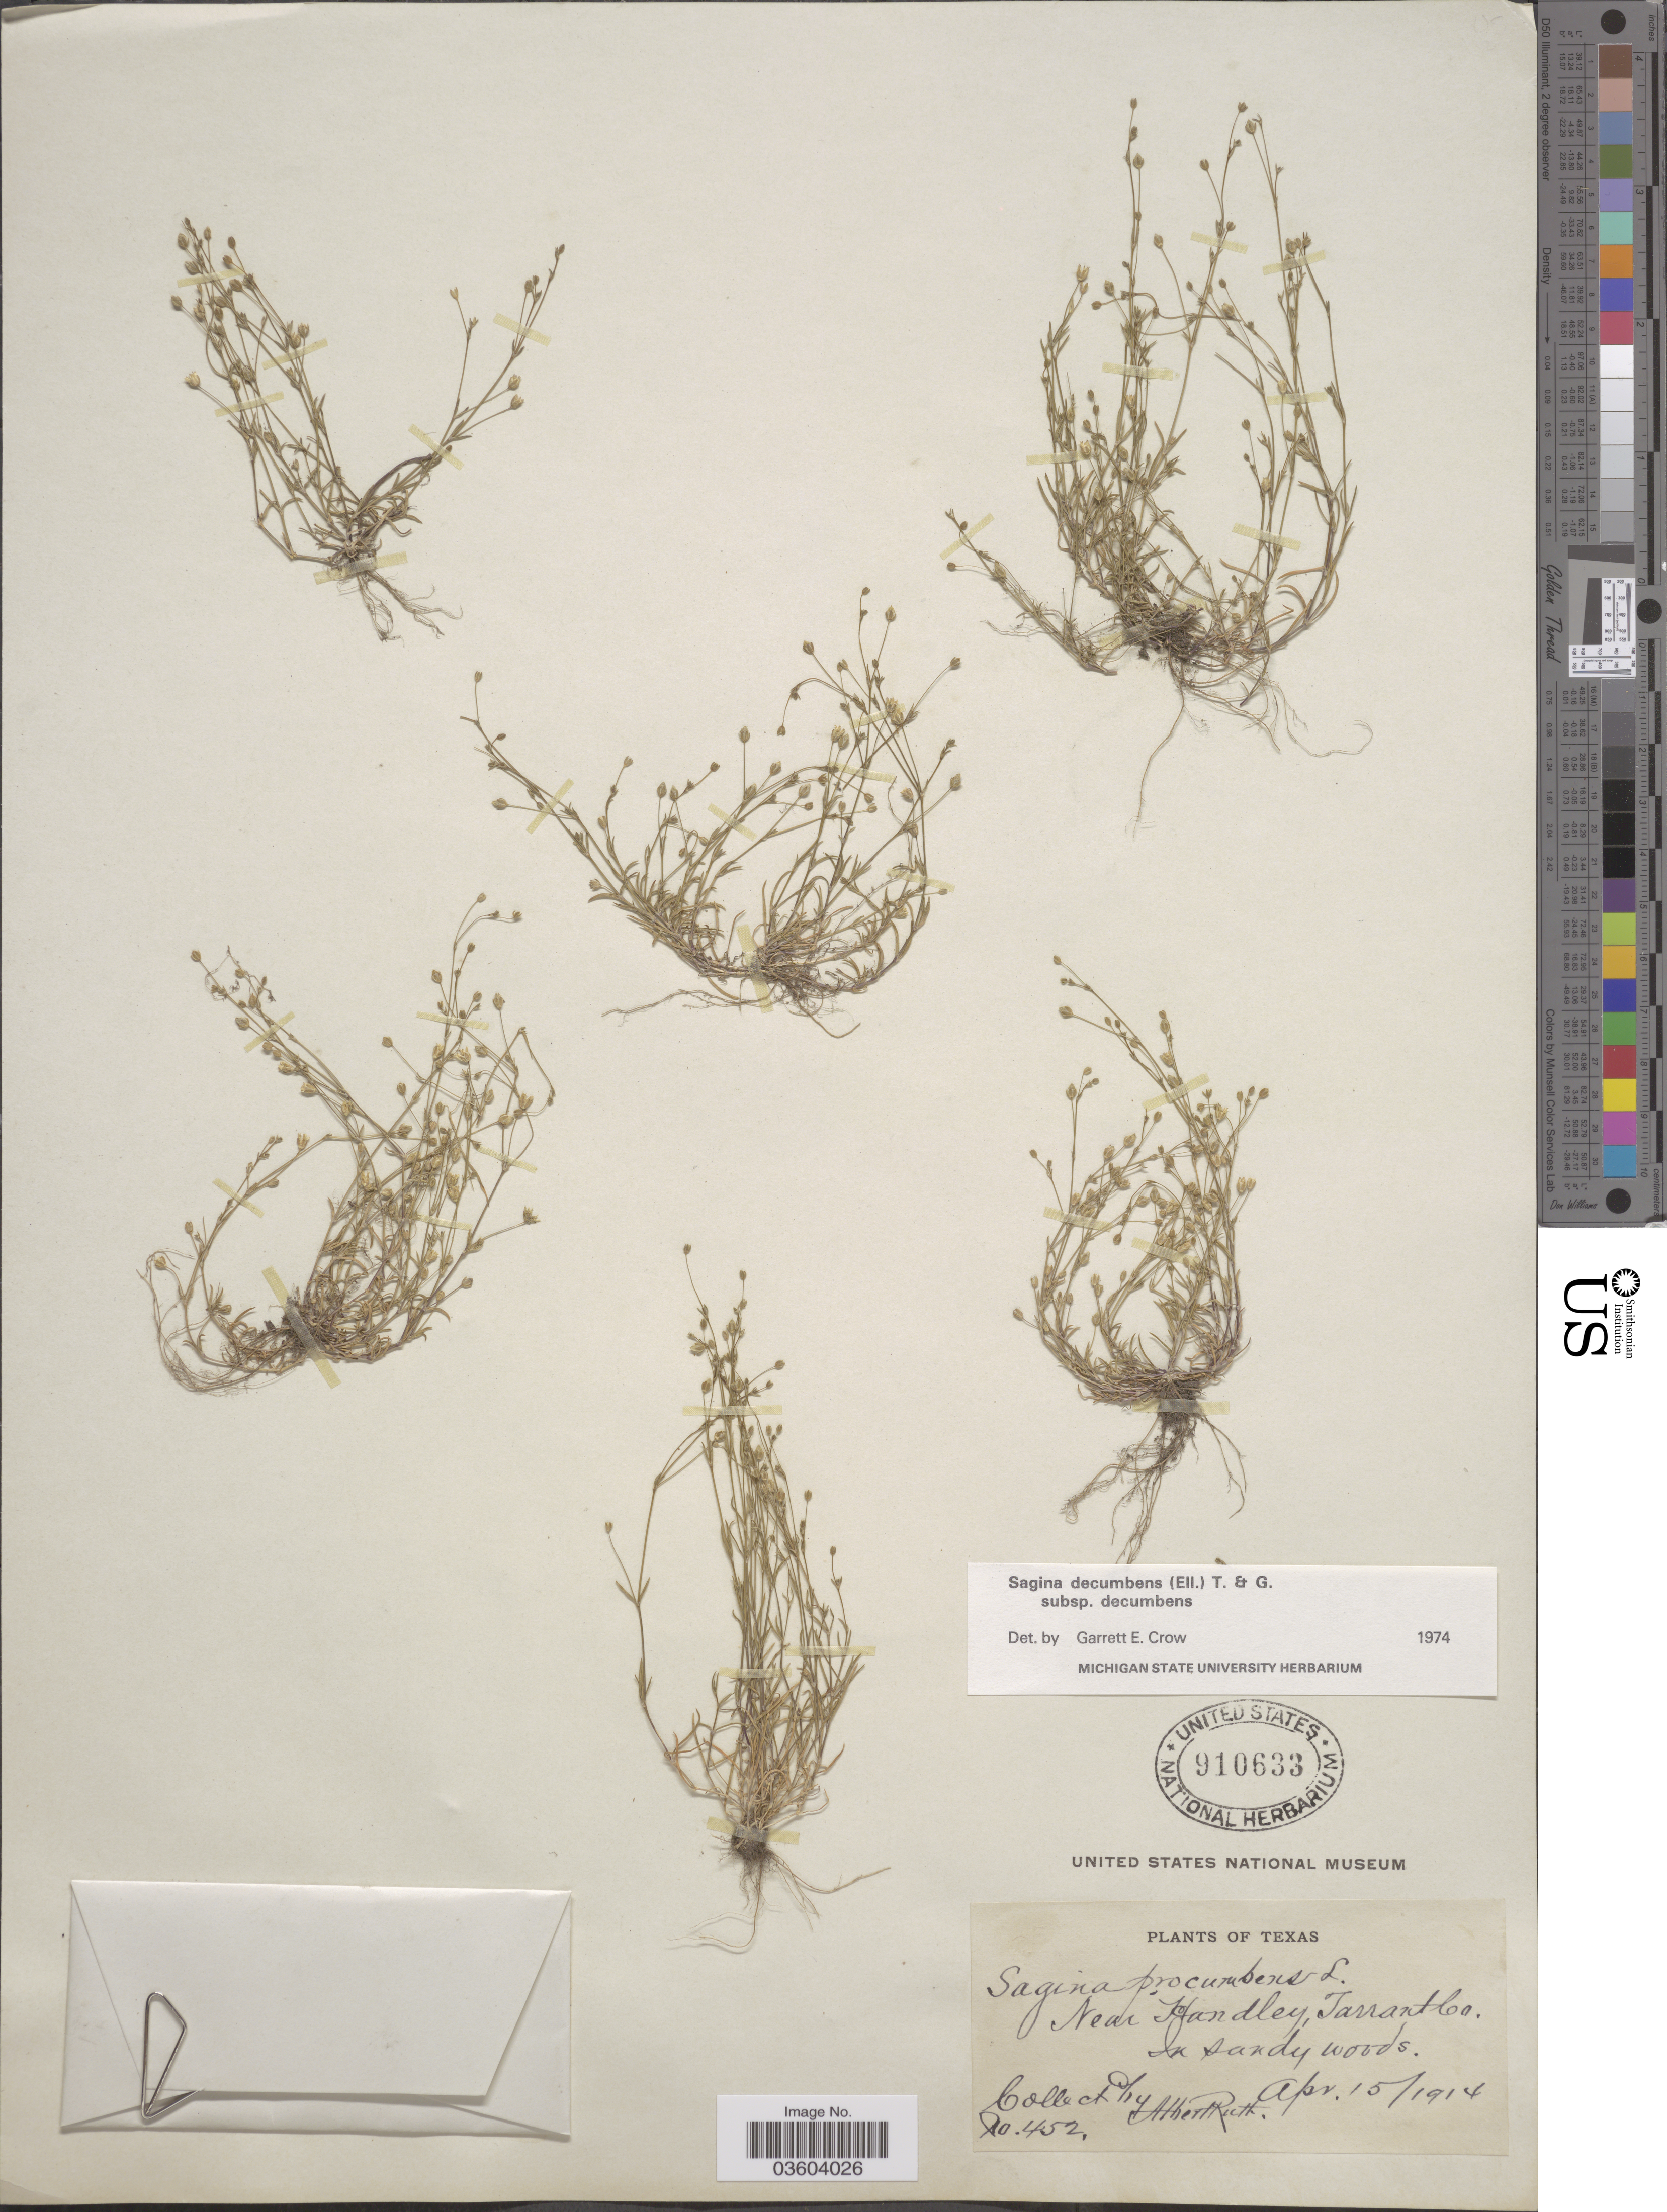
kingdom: Plantae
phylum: Tracheophyta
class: Magnoliopsida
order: Caryophyllales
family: Caryophyllaceae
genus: Sagina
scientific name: Sagina decumbens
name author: (Elliott) Torr. & A. Gray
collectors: A. Ruth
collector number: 452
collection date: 1914-04-15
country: United States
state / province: Texas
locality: Near Handley, Tarrant Co.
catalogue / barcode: US 910633